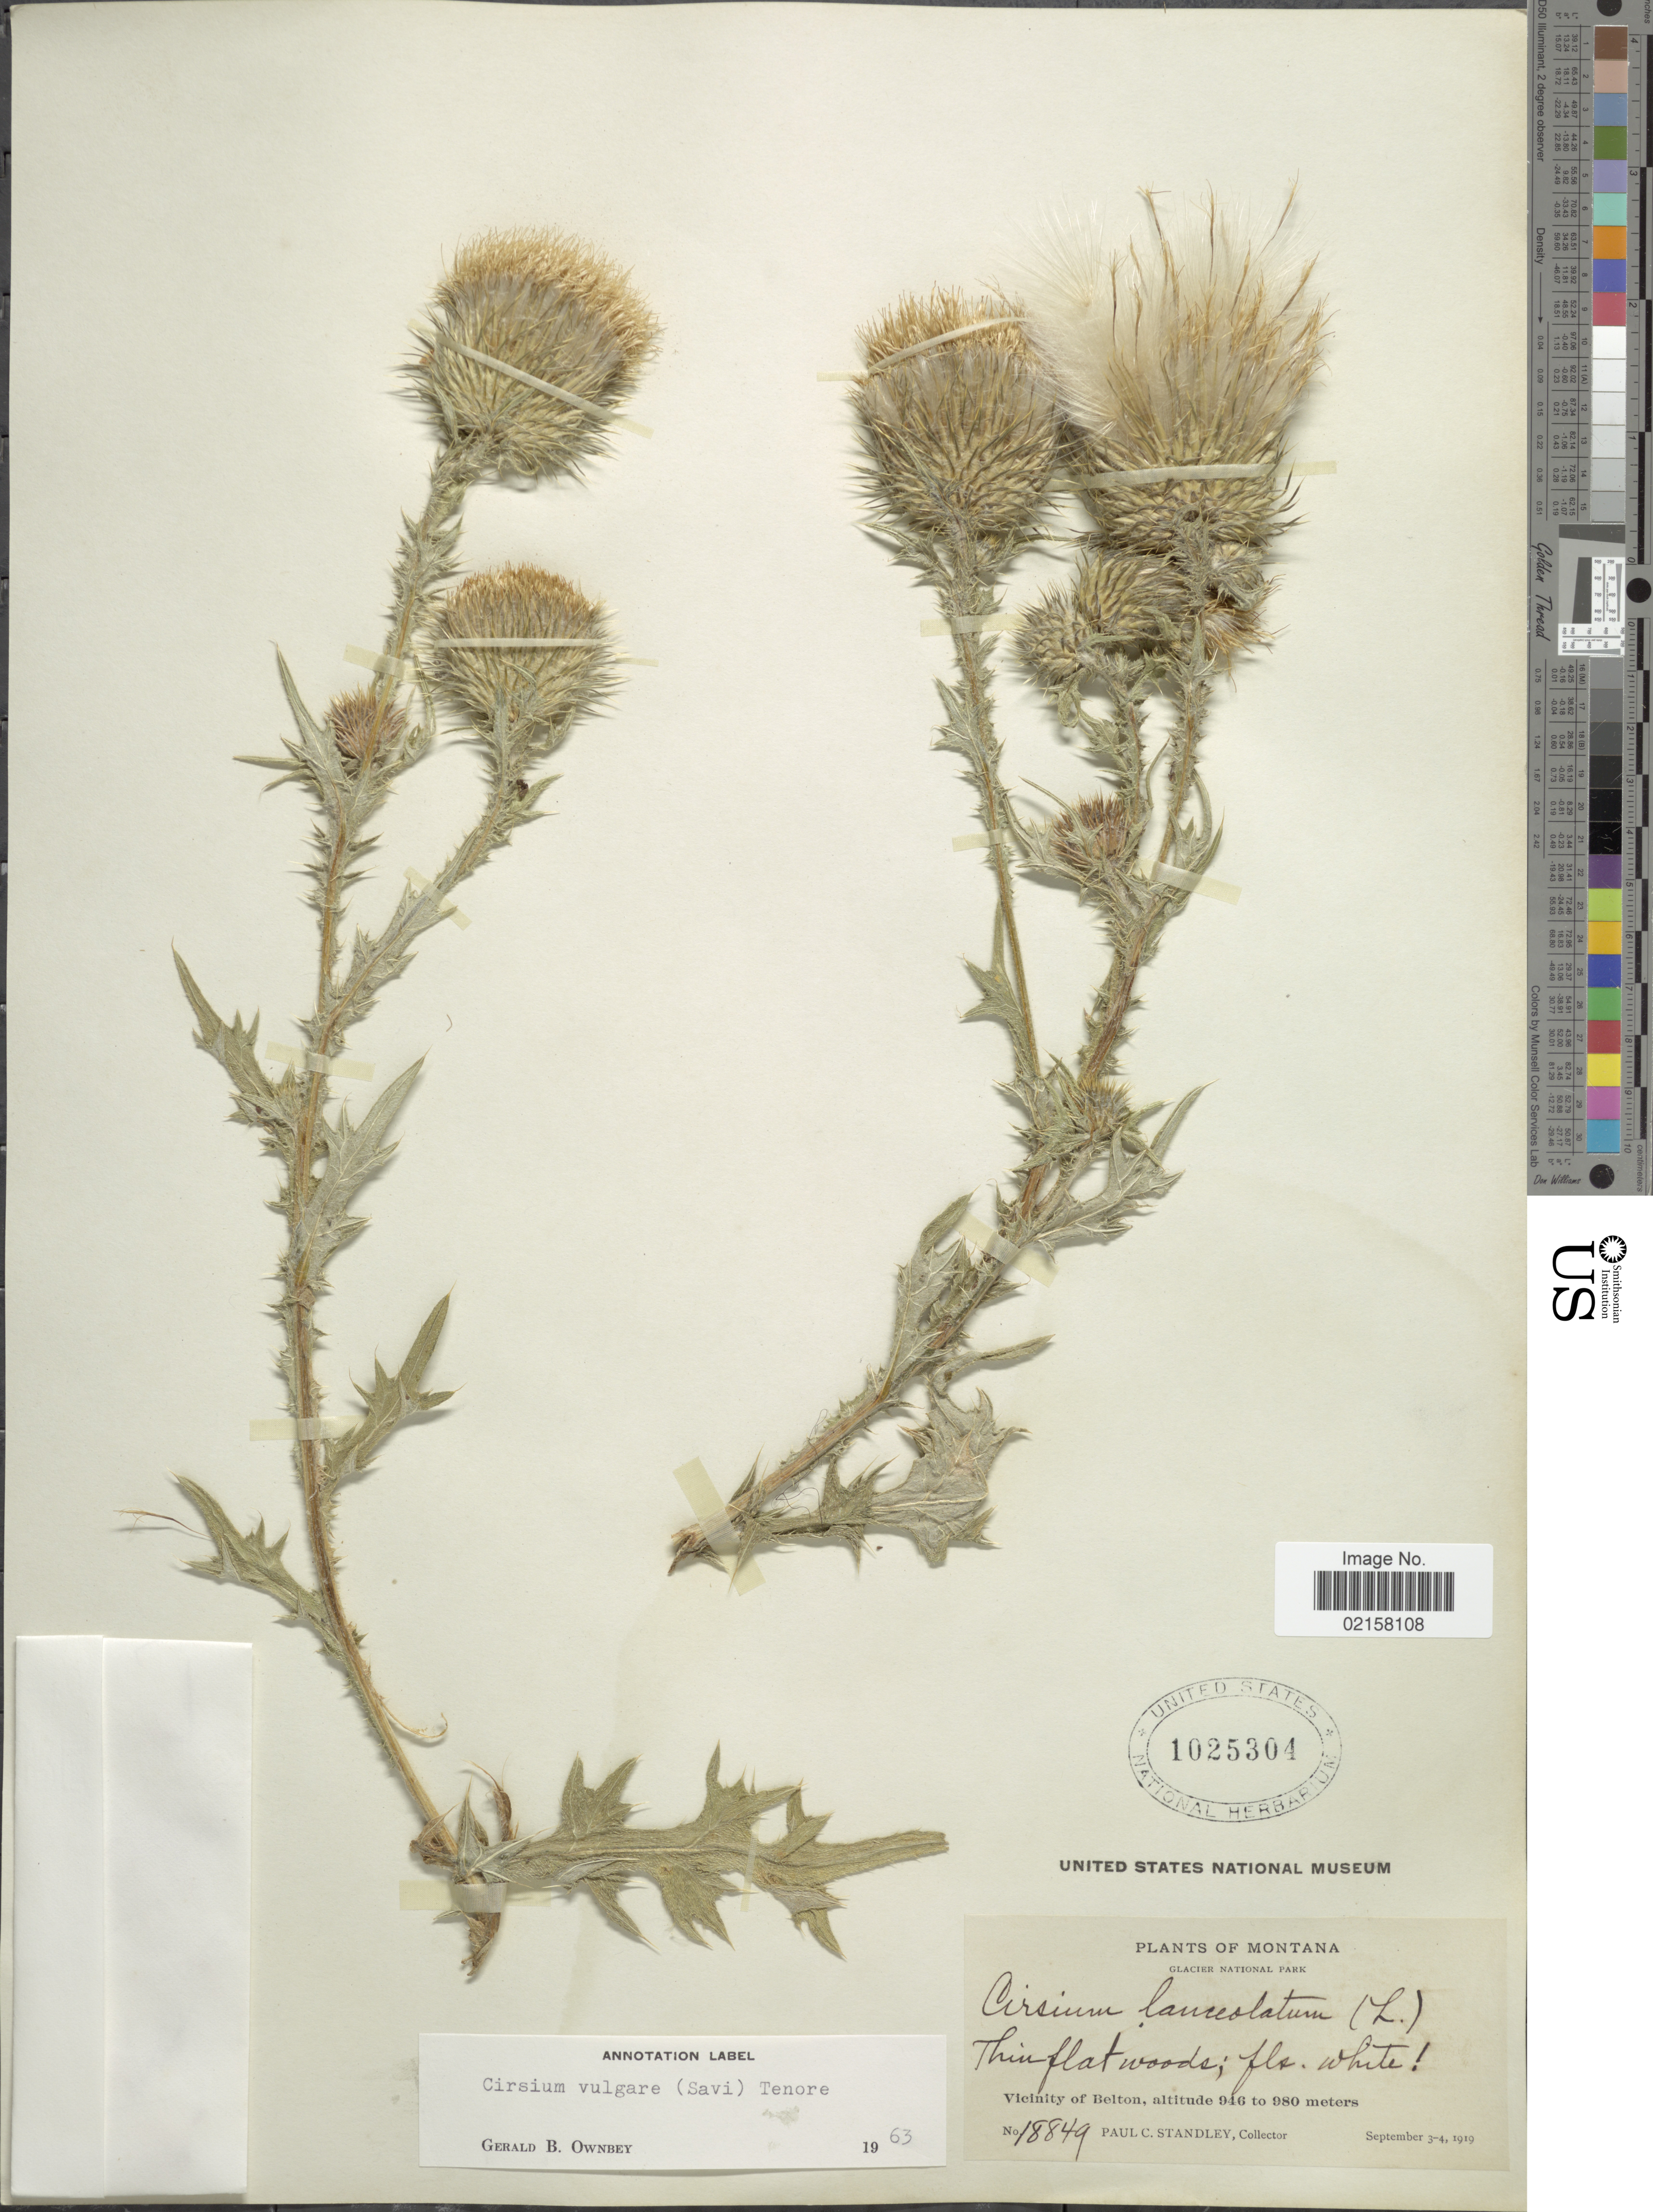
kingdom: Plantae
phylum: Tracheophyta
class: Magnoliopsida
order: Asterales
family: Asteraceae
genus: Cirsium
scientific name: Cirsium vulgare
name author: (Savi) Ten.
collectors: P. C. Standley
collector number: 18849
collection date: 1919-09-03/1919-09-04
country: United States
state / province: Montana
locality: Glacier National Park, thin flat woods, vicinity of Beltoa.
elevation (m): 946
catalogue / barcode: US 1025304